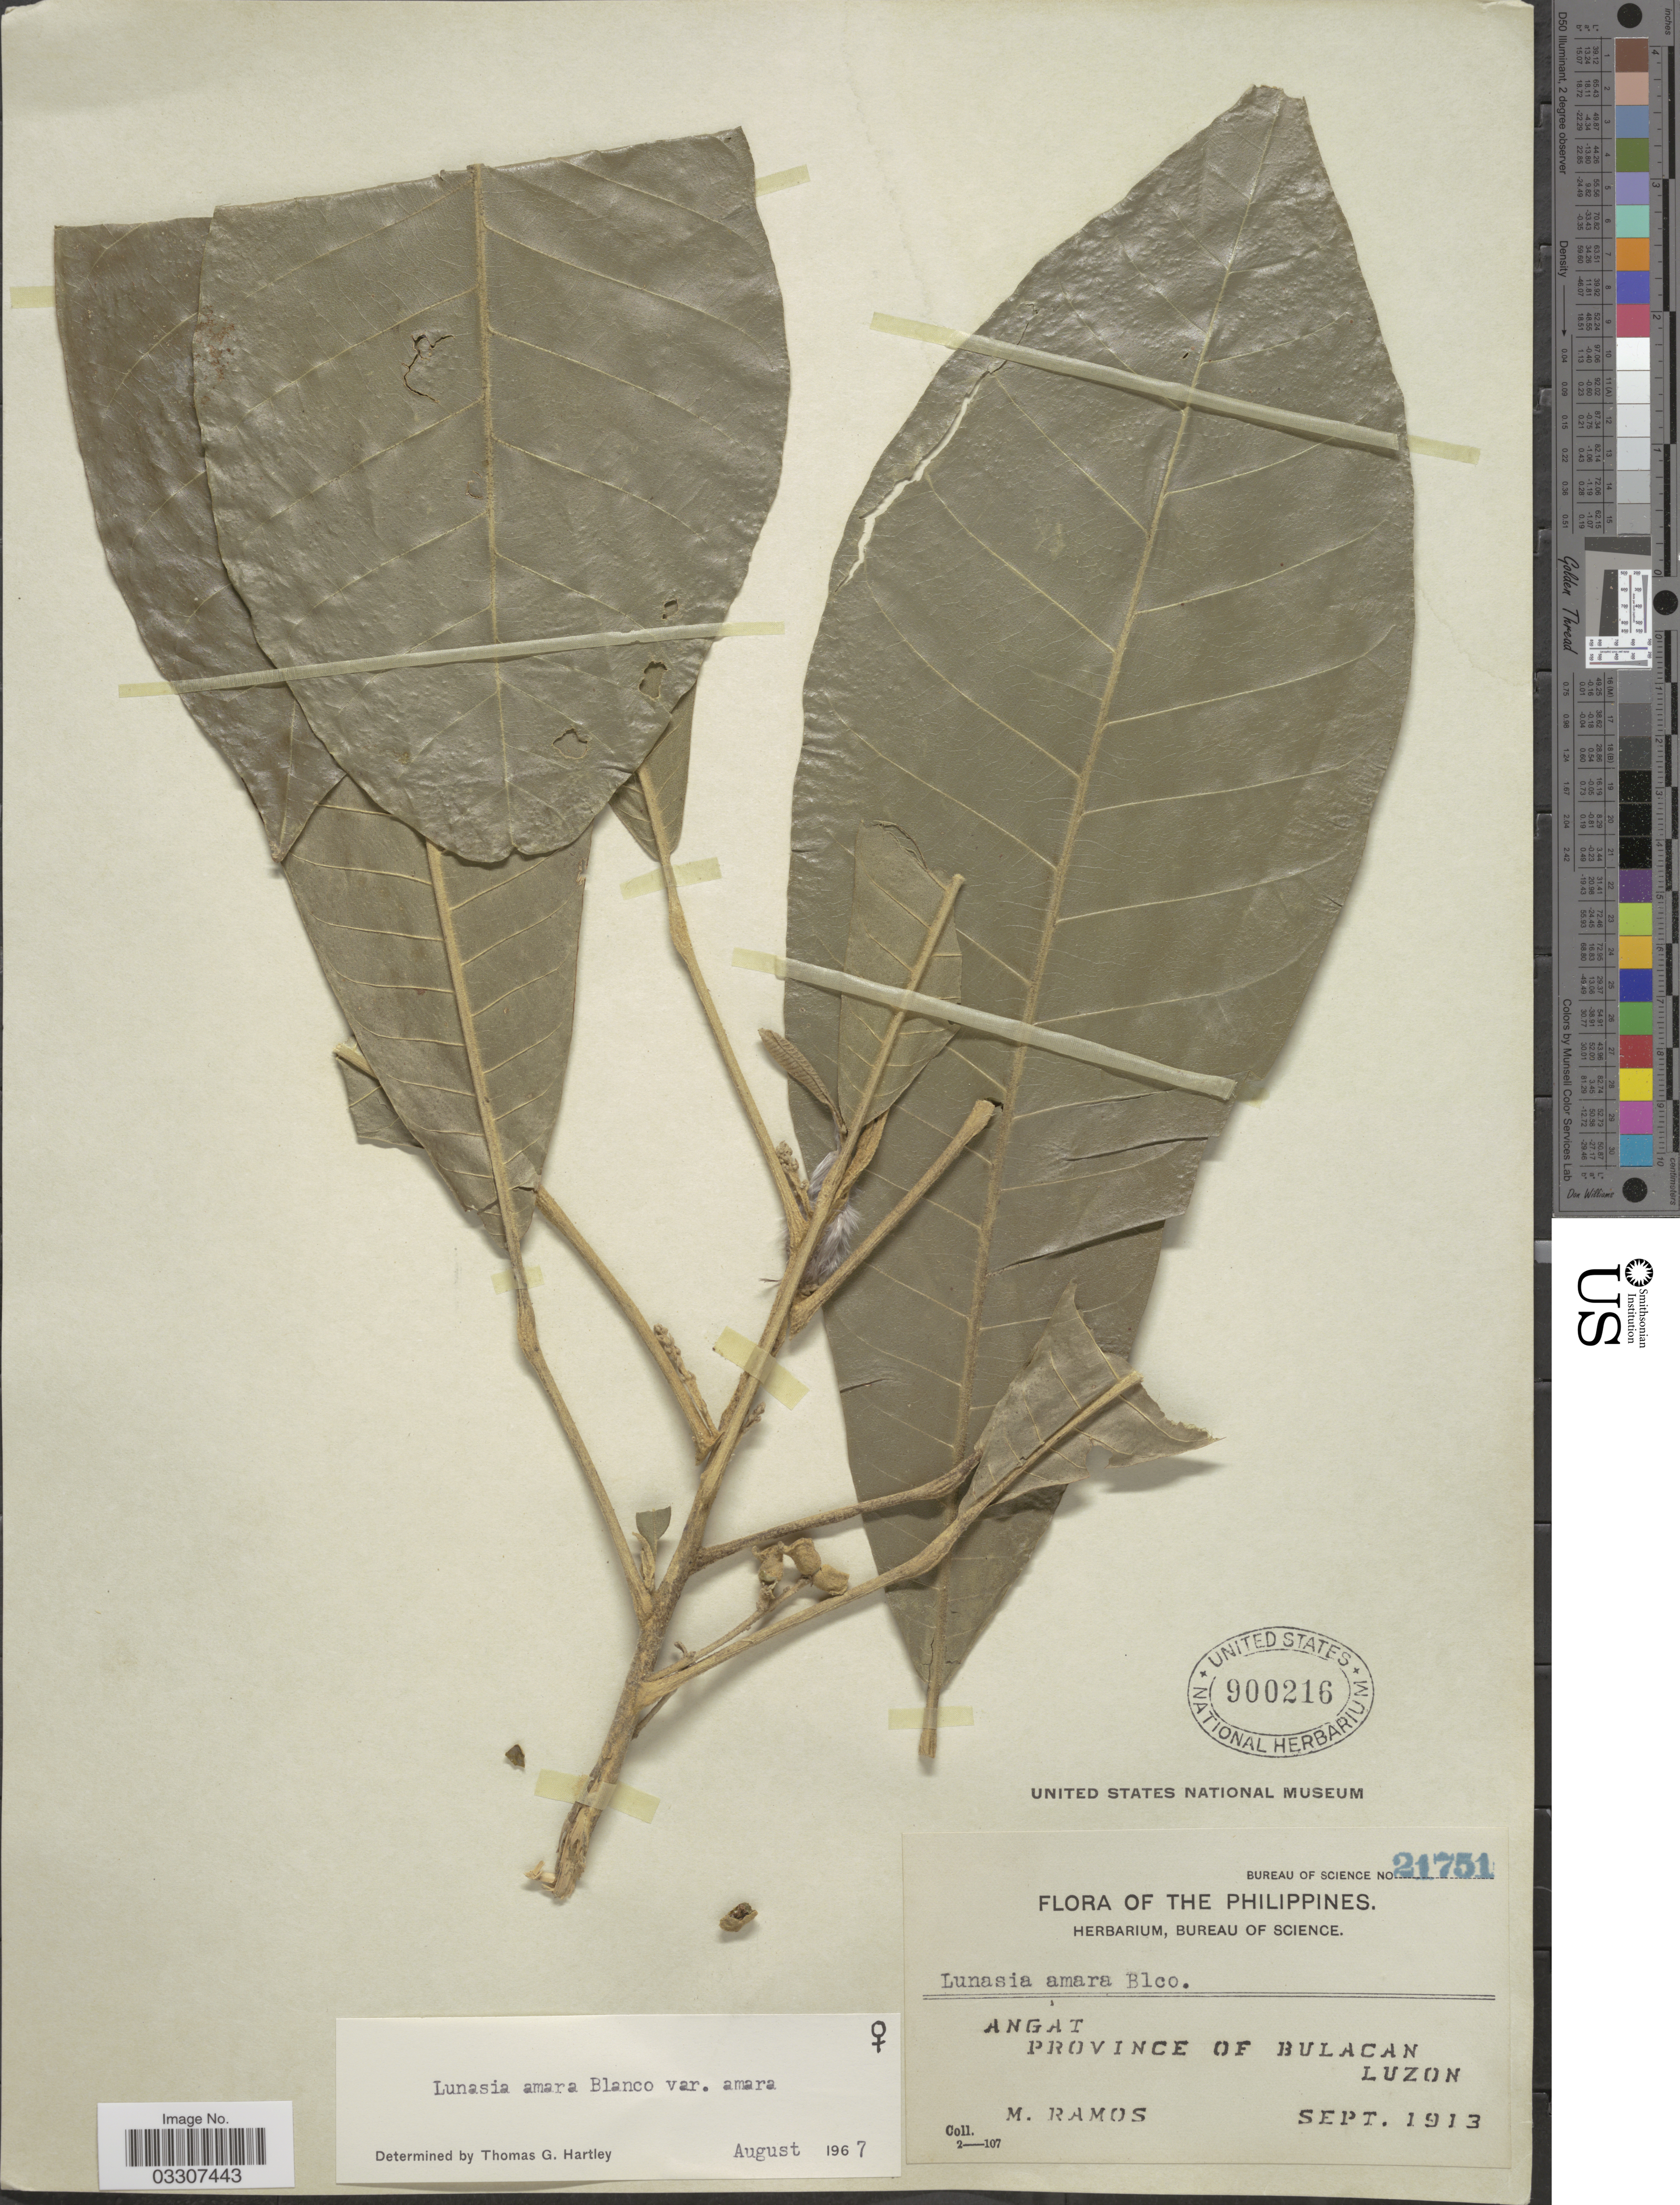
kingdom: Plantae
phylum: Tracheophyta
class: Magnoliopsida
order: Sapindales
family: Rutaceae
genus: Lunasia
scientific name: Lunasia amara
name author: Blanco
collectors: M. Ramos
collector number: Bureau of Science 21751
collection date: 1913-09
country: Philippines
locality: Angat. Province of Bulacan. Luzon.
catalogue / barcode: US 900216